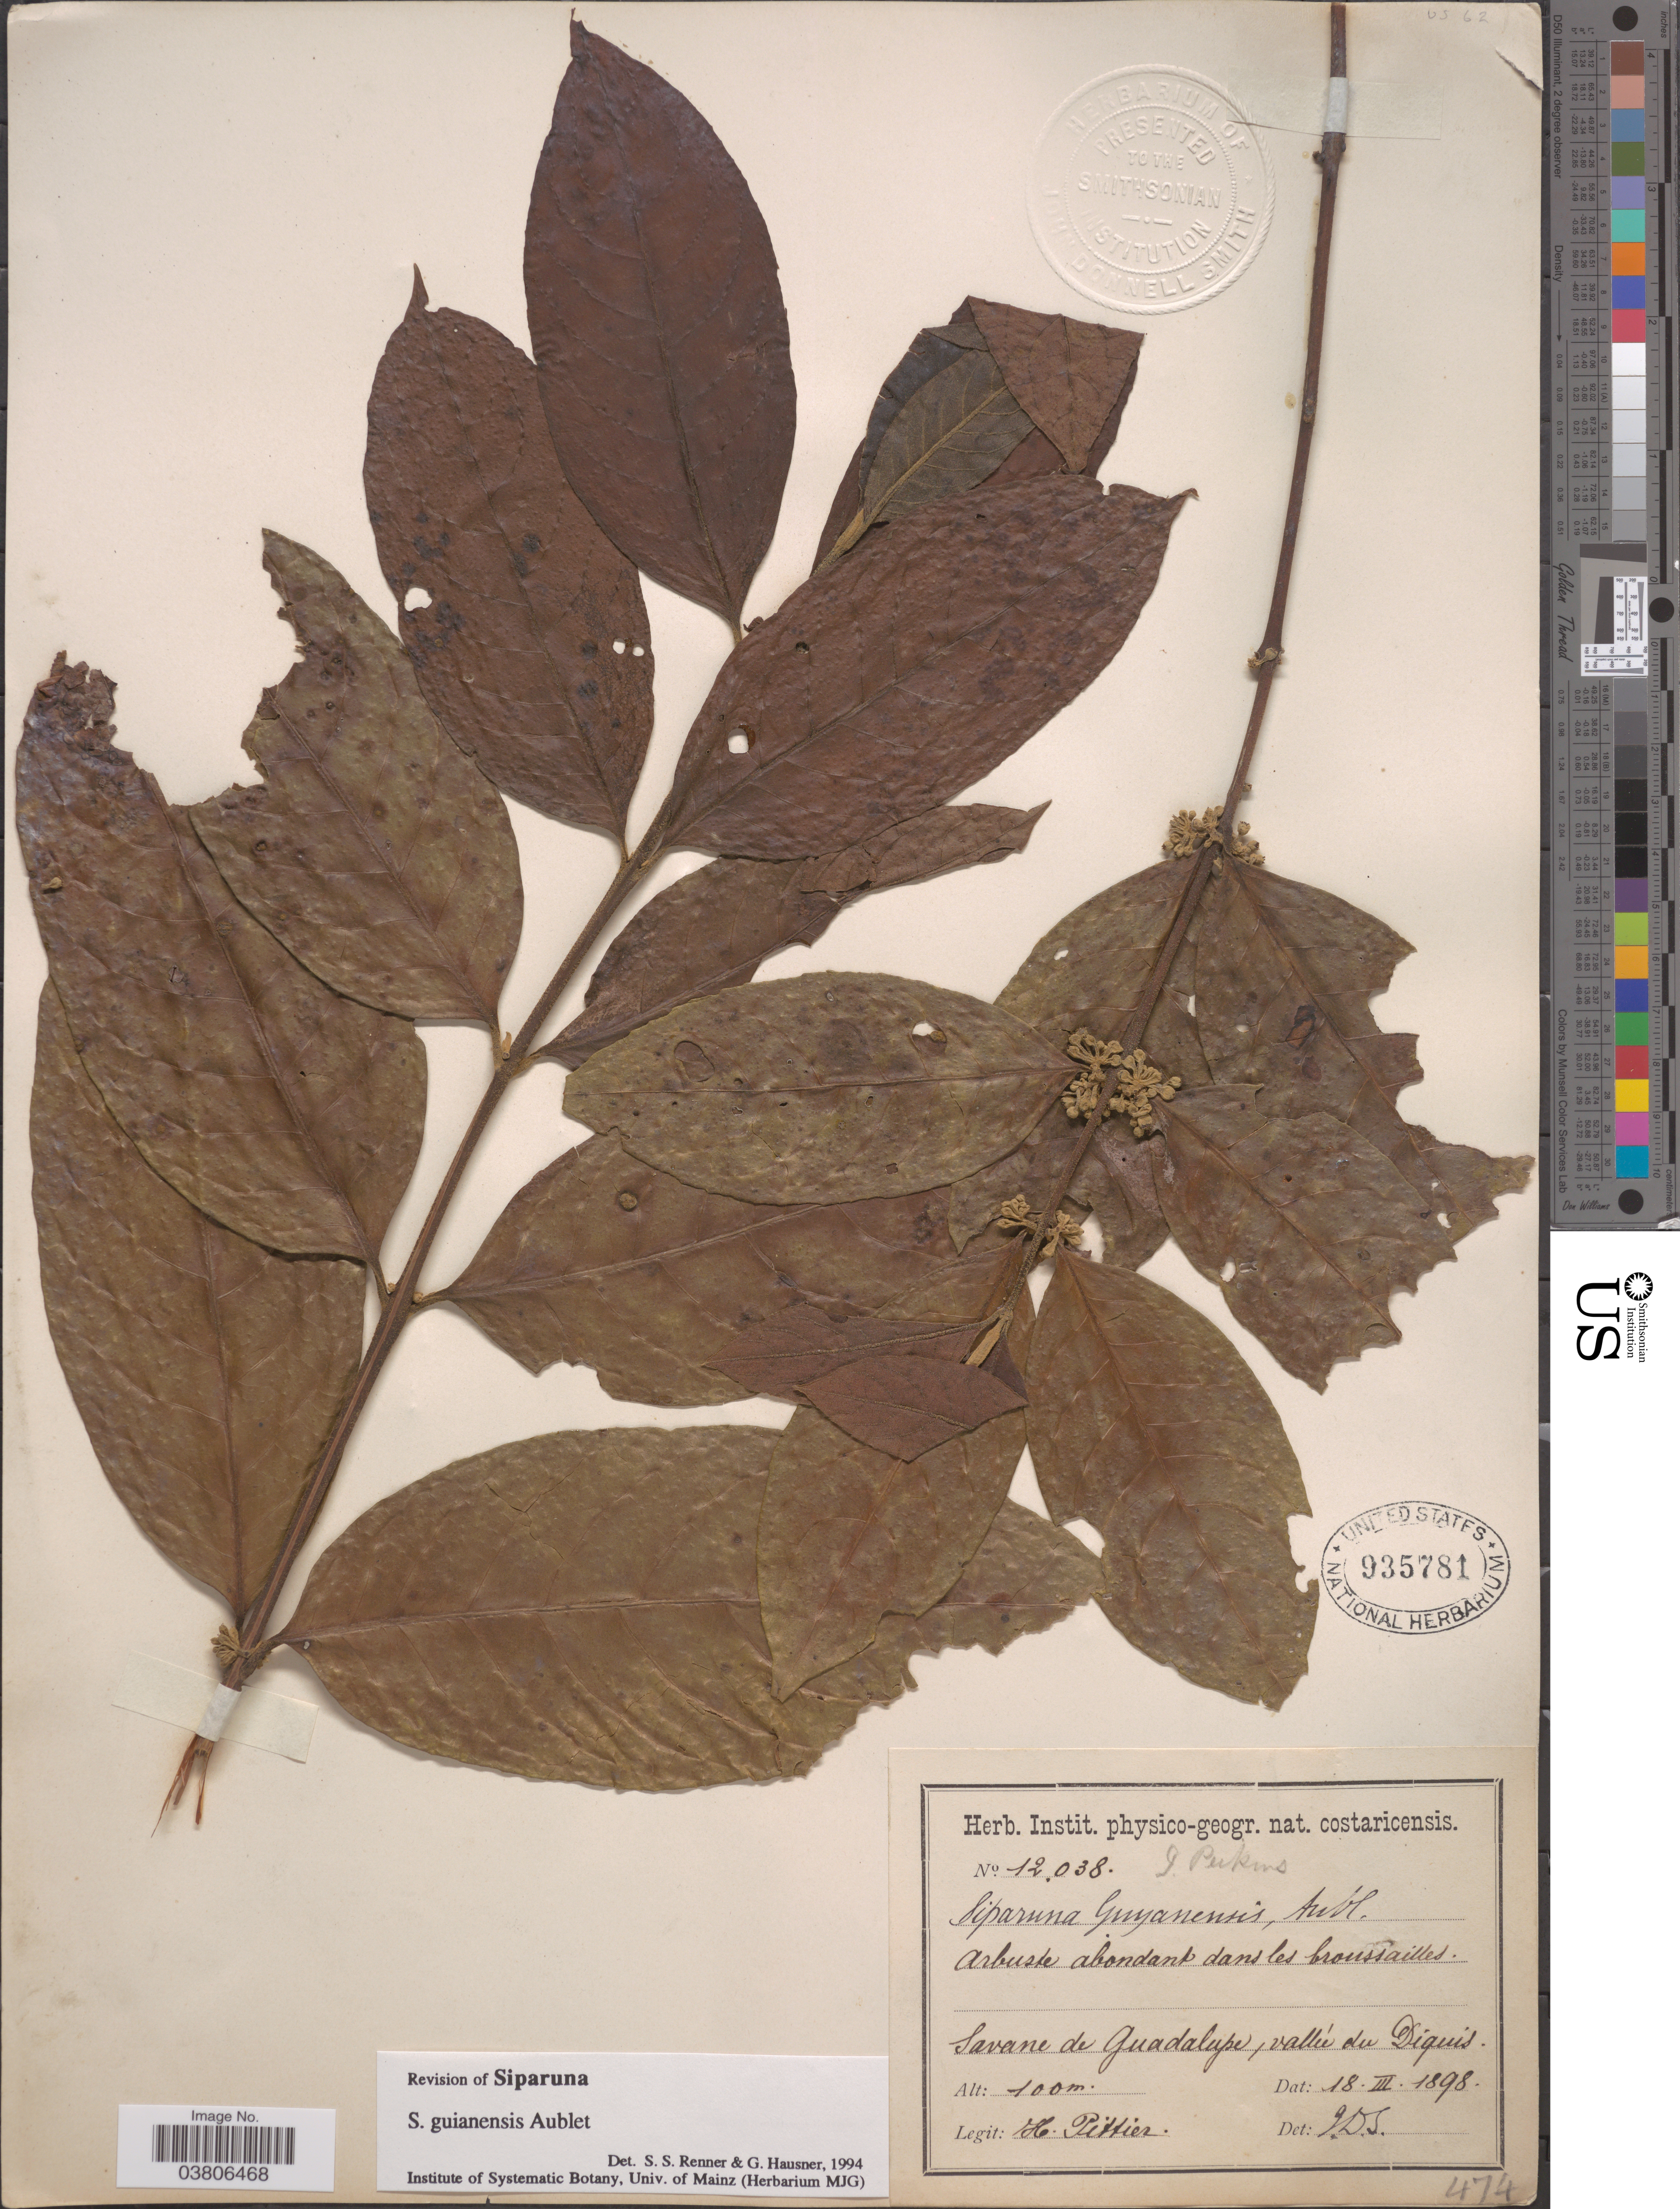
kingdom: Plantae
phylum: Tracheophyta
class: Magnoliopsida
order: Laurales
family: Siparunaceae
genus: Siparuna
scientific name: Siparuna guianensis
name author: Aubl.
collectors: H. F. Pittier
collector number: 12038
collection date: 1898-03-18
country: Costa Rica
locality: Savane de Guadalupe, vallée du Diquis.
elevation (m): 100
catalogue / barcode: US 935781